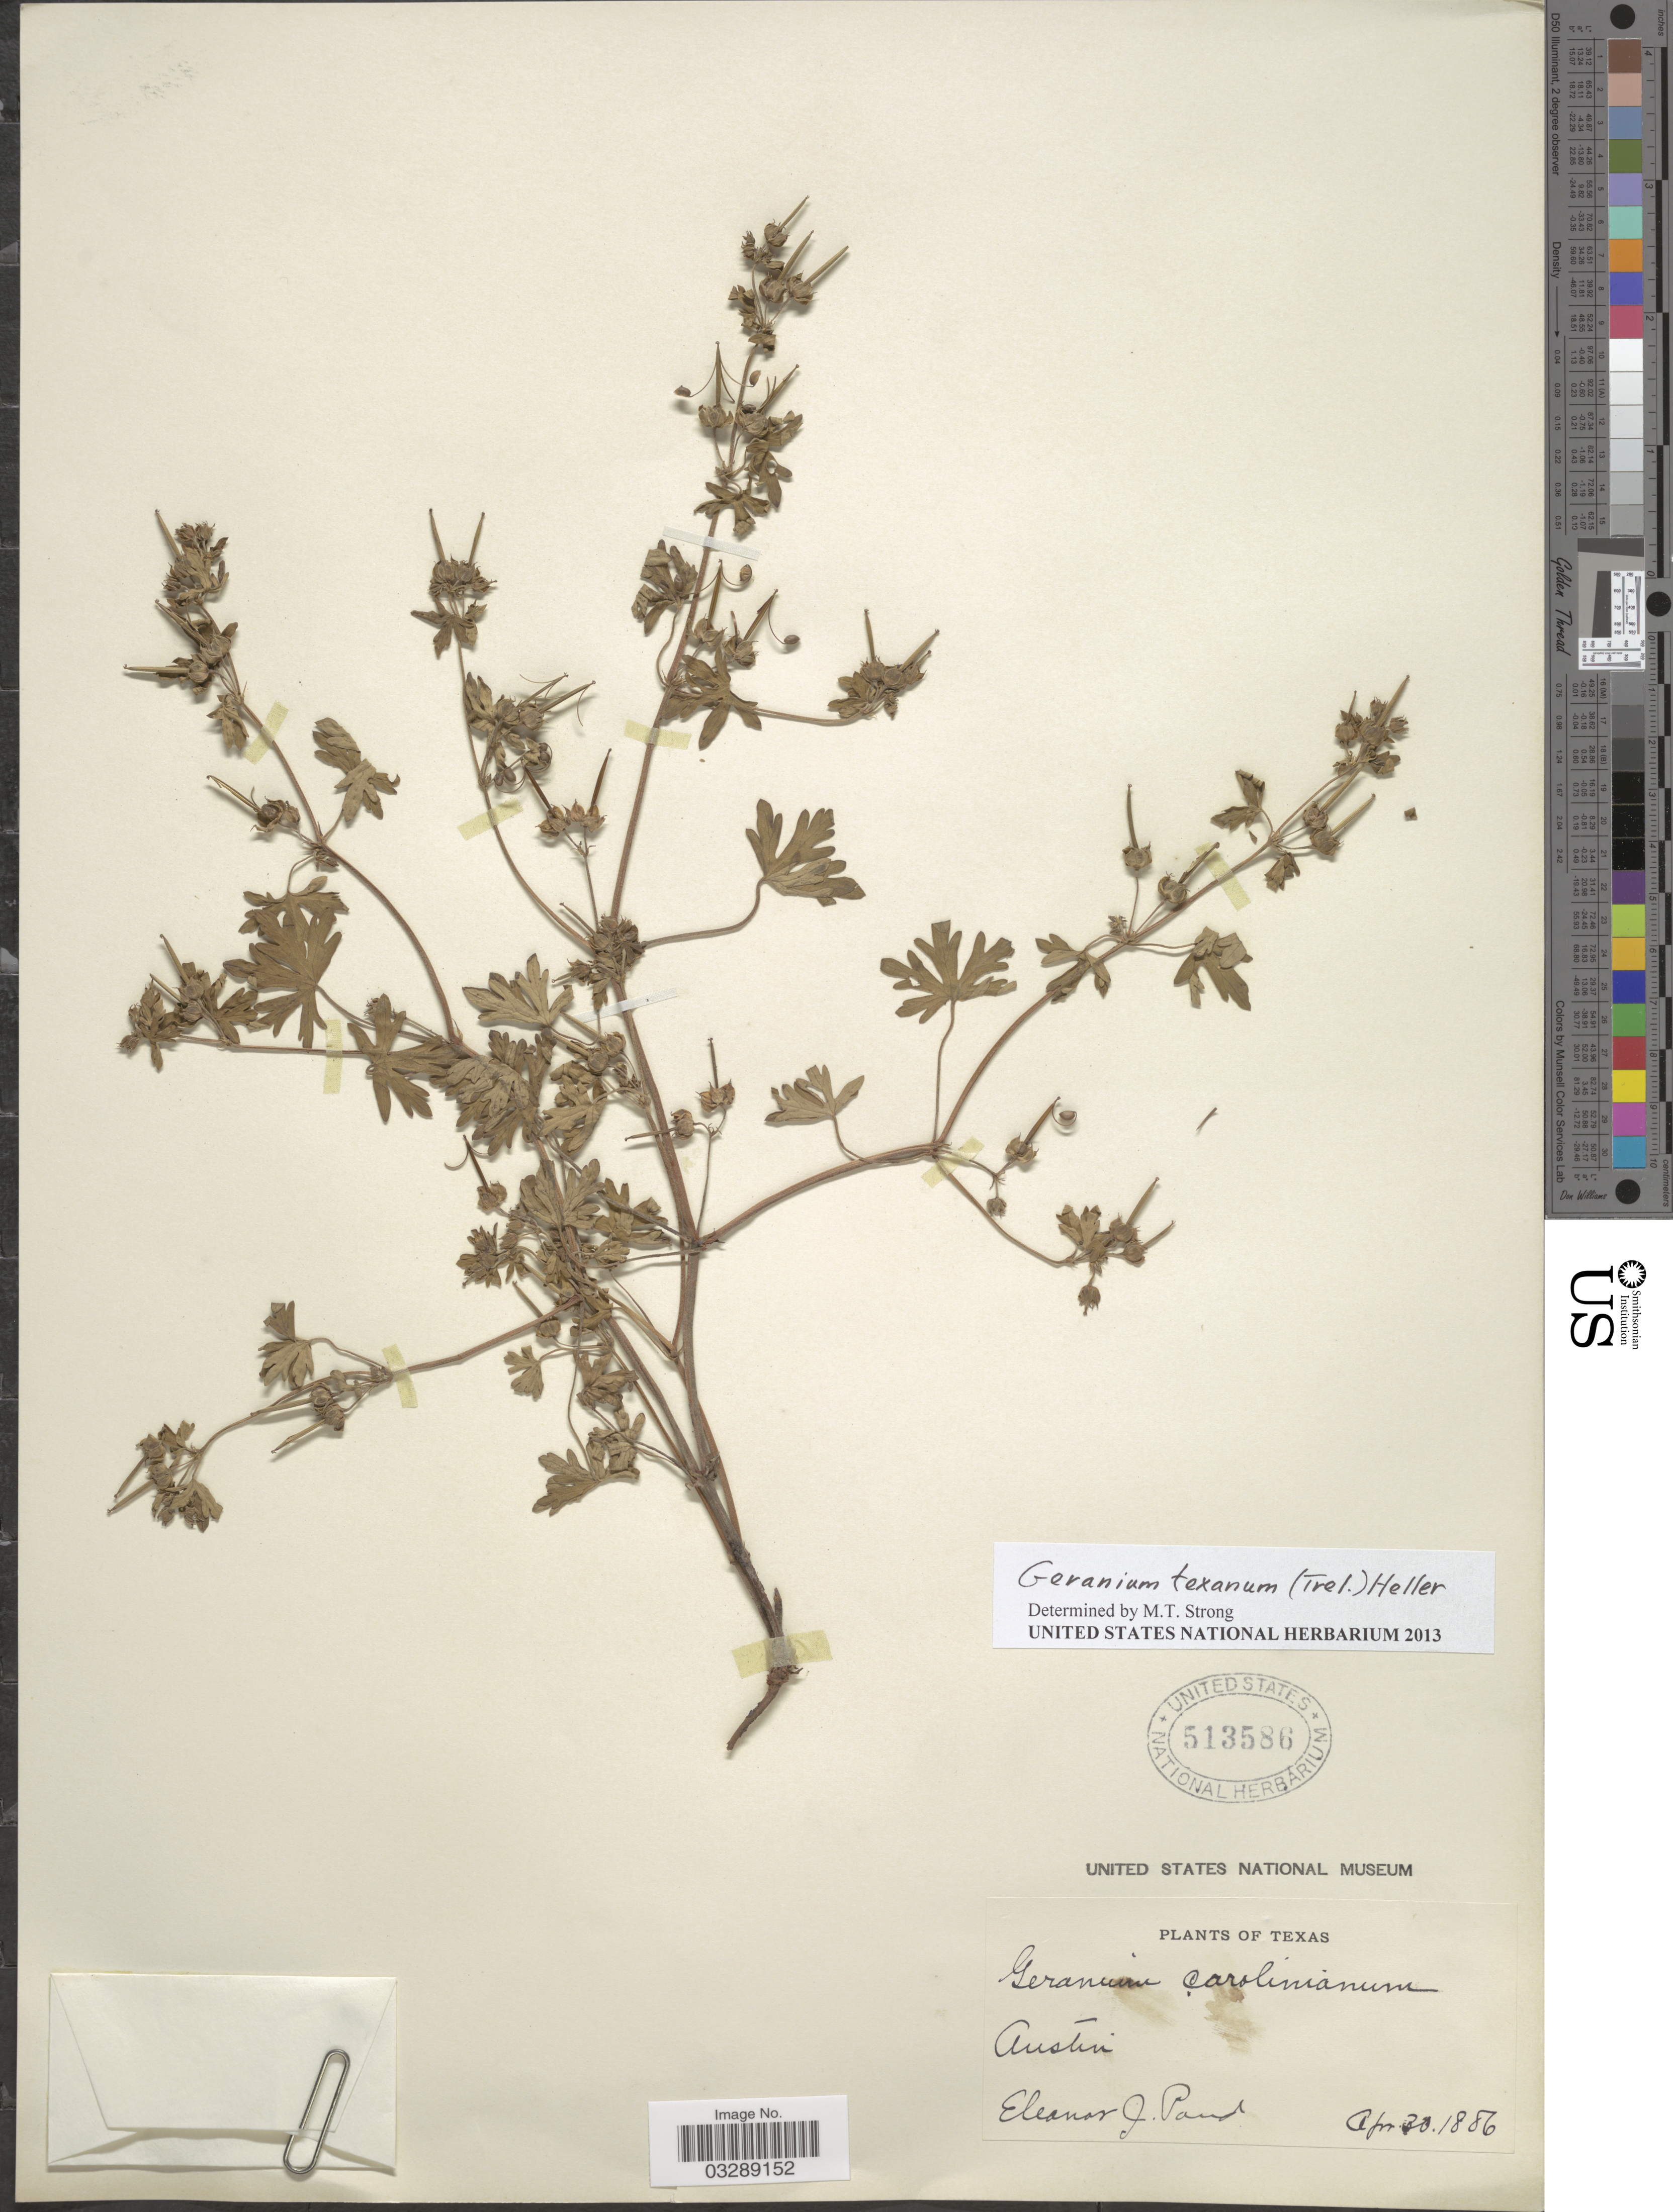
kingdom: Plantae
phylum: Tracheophyta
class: Magnoliopsida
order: Geraniales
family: Geraniaceae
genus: Geranium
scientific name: Geranium texanum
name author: (Trel.) A. Heller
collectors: E. Pond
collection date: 1886-04-30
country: United States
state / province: Texas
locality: Austin.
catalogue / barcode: US 513586